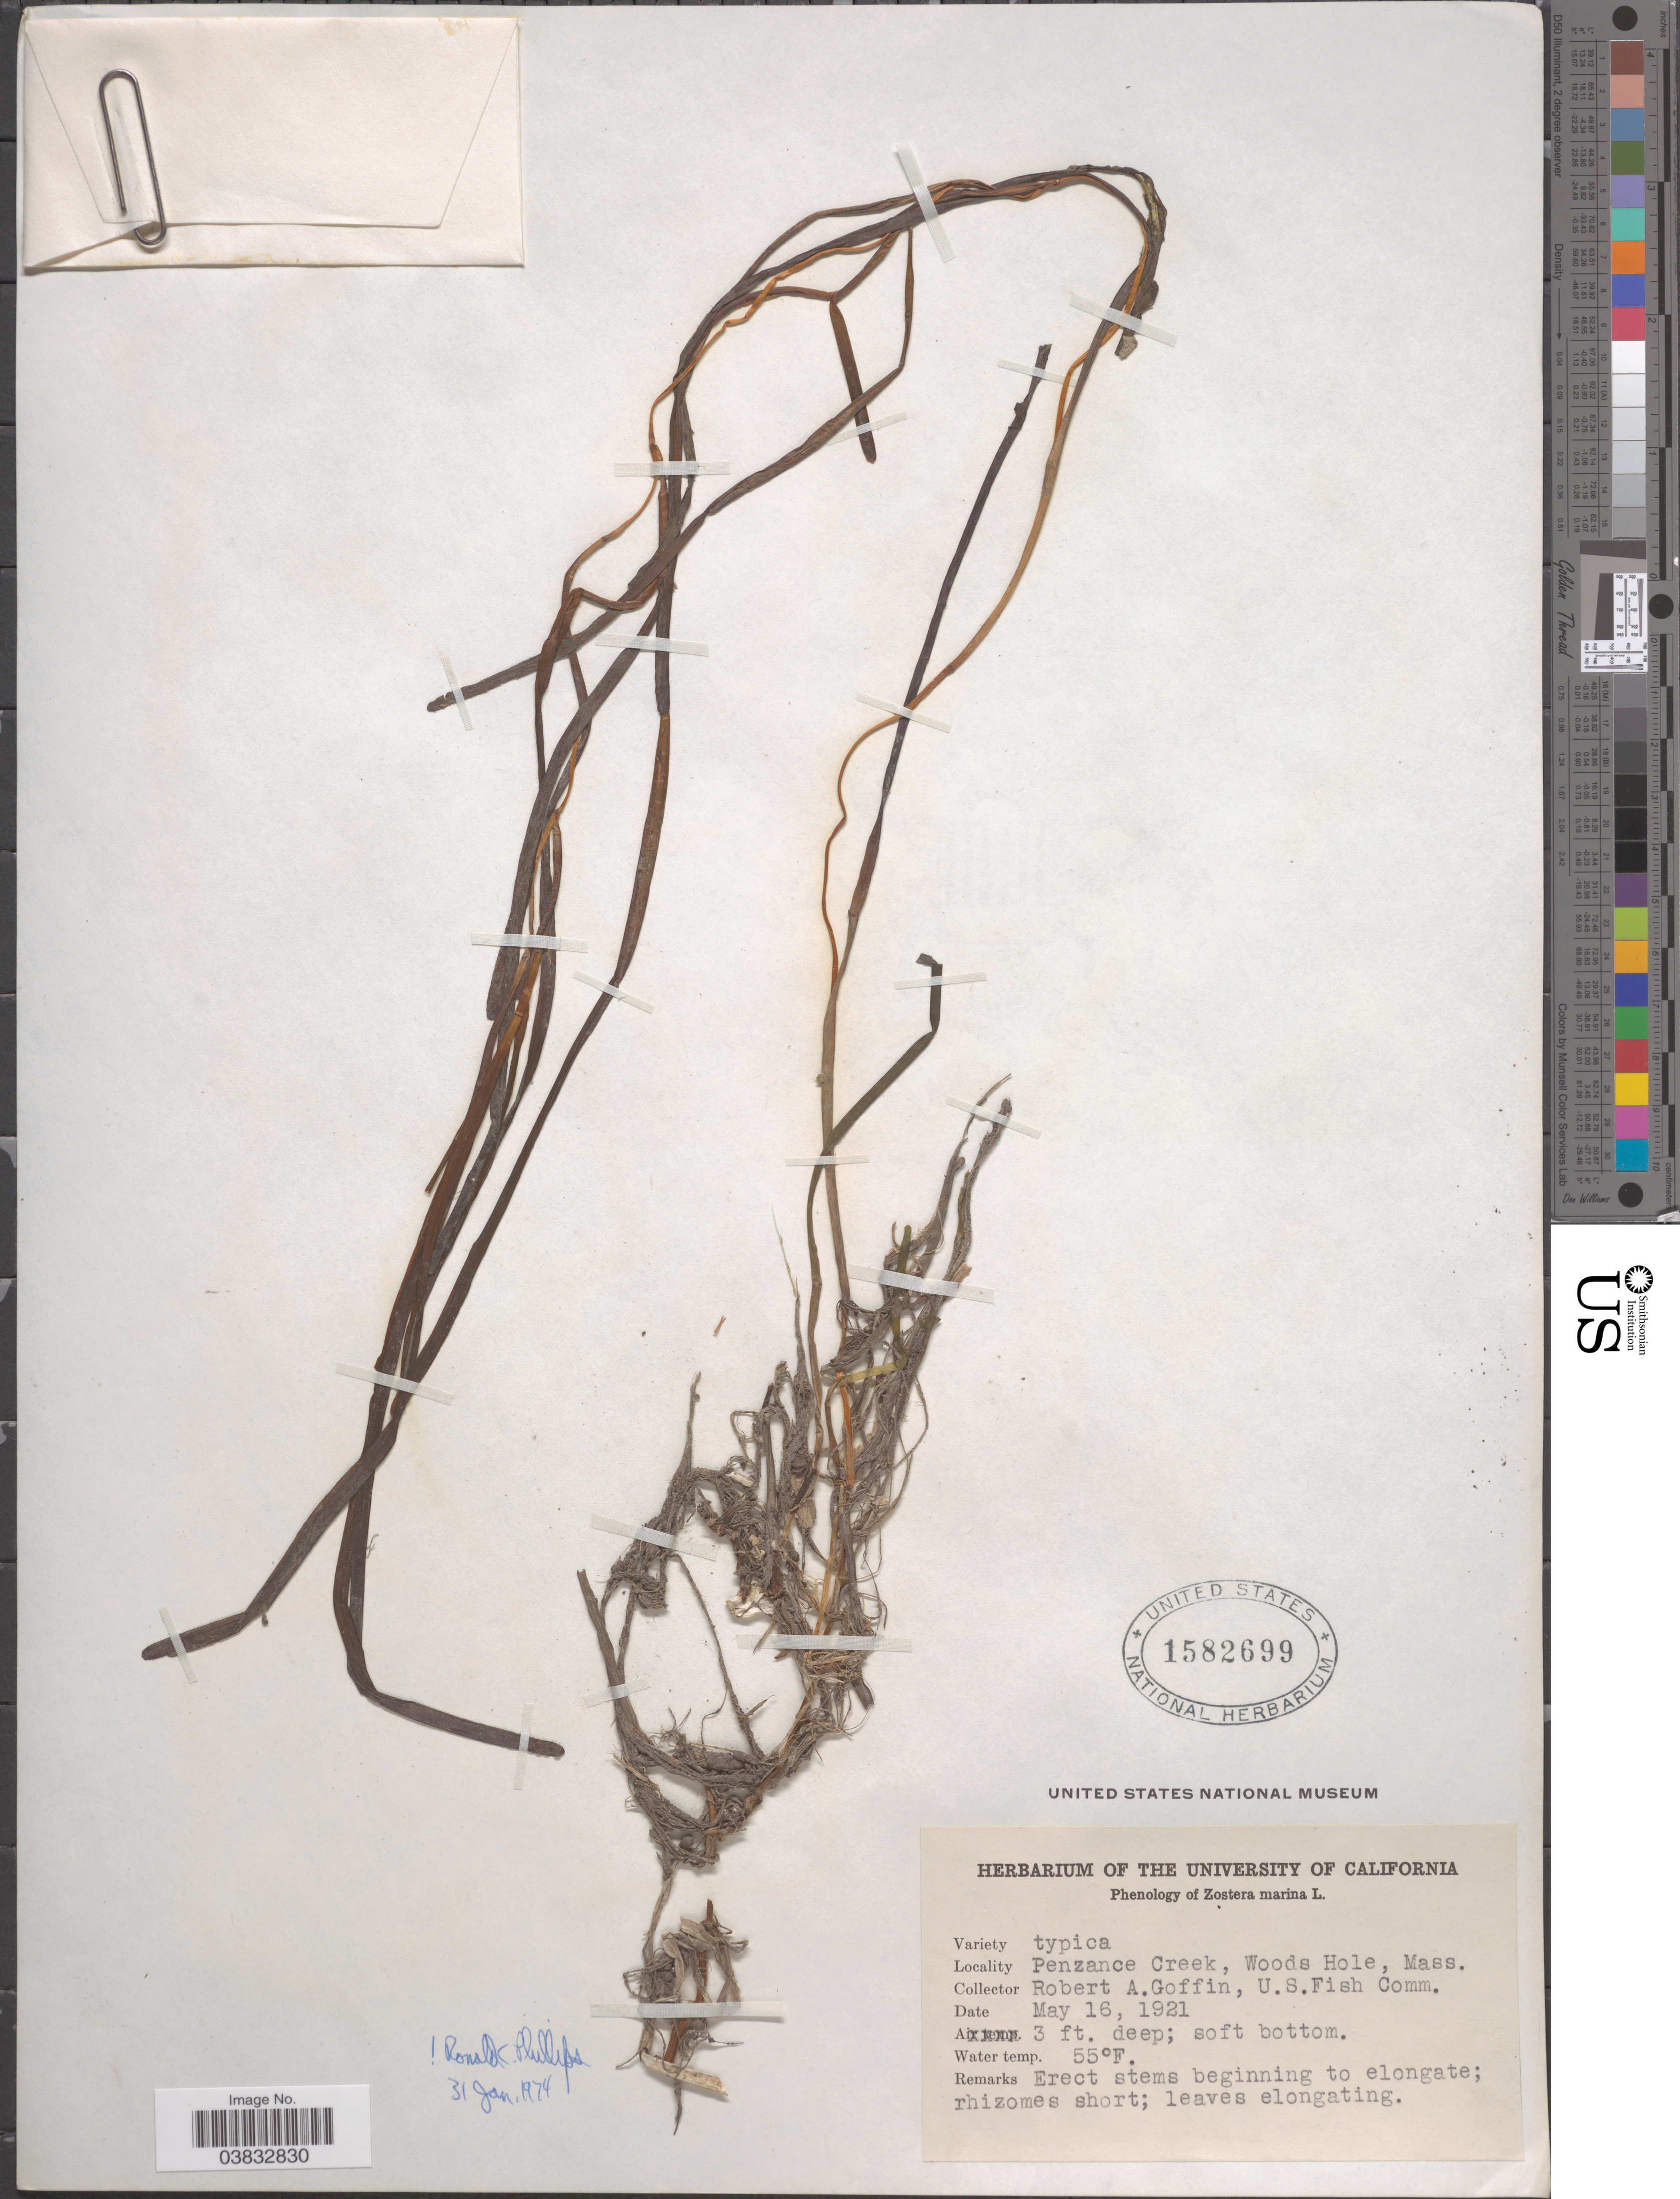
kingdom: Plantae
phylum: Tracheophyta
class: Liliopsida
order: Alismatales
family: Zosteraceae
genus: Zostera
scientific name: Zostera marina var. typica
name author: L.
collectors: R. Goffin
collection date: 1921-05-16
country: United States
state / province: Massachusetts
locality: Penzance Creek, Woods Hole.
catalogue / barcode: US 1582699